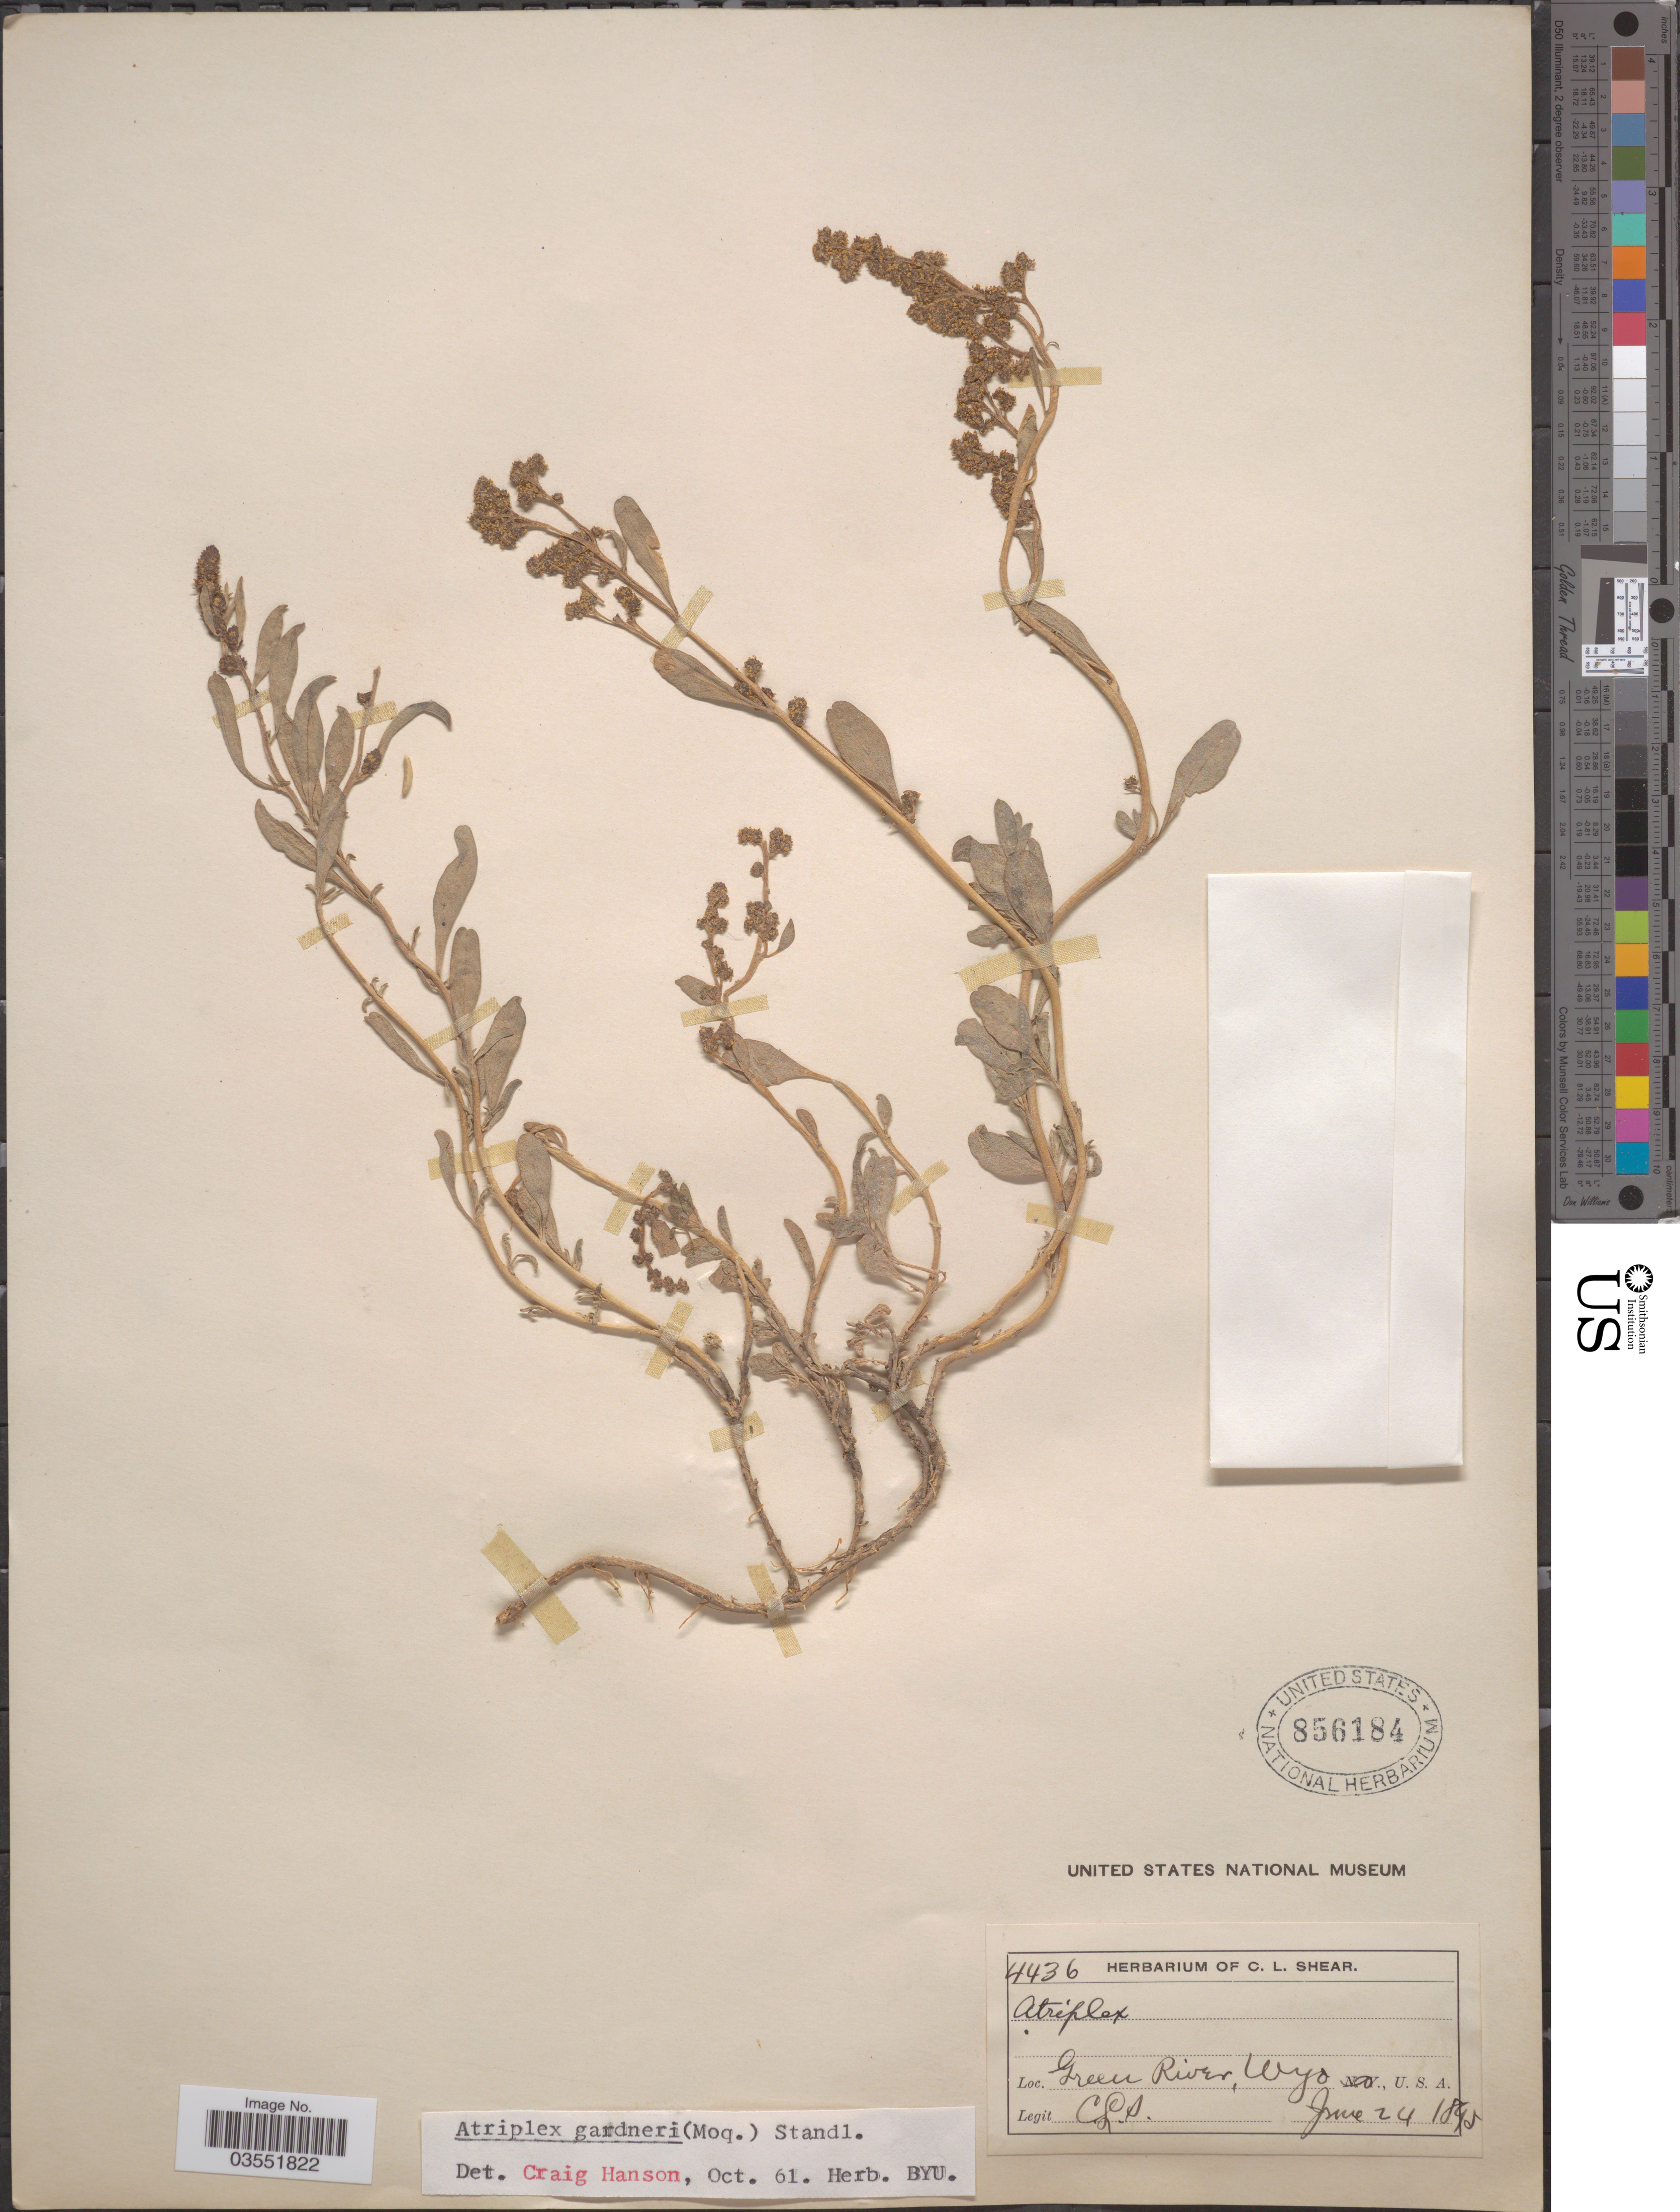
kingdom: Plantae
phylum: Tracheophyta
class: Magnoliopsida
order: Caryophyllales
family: Amaranthaceae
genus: Atriplex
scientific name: Atriplex gardneri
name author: (Moq.) D. Dietr.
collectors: C. L. Shear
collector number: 4436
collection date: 1895-06-24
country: United States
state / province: Wyoming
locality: Green River.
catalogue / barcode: US 856184